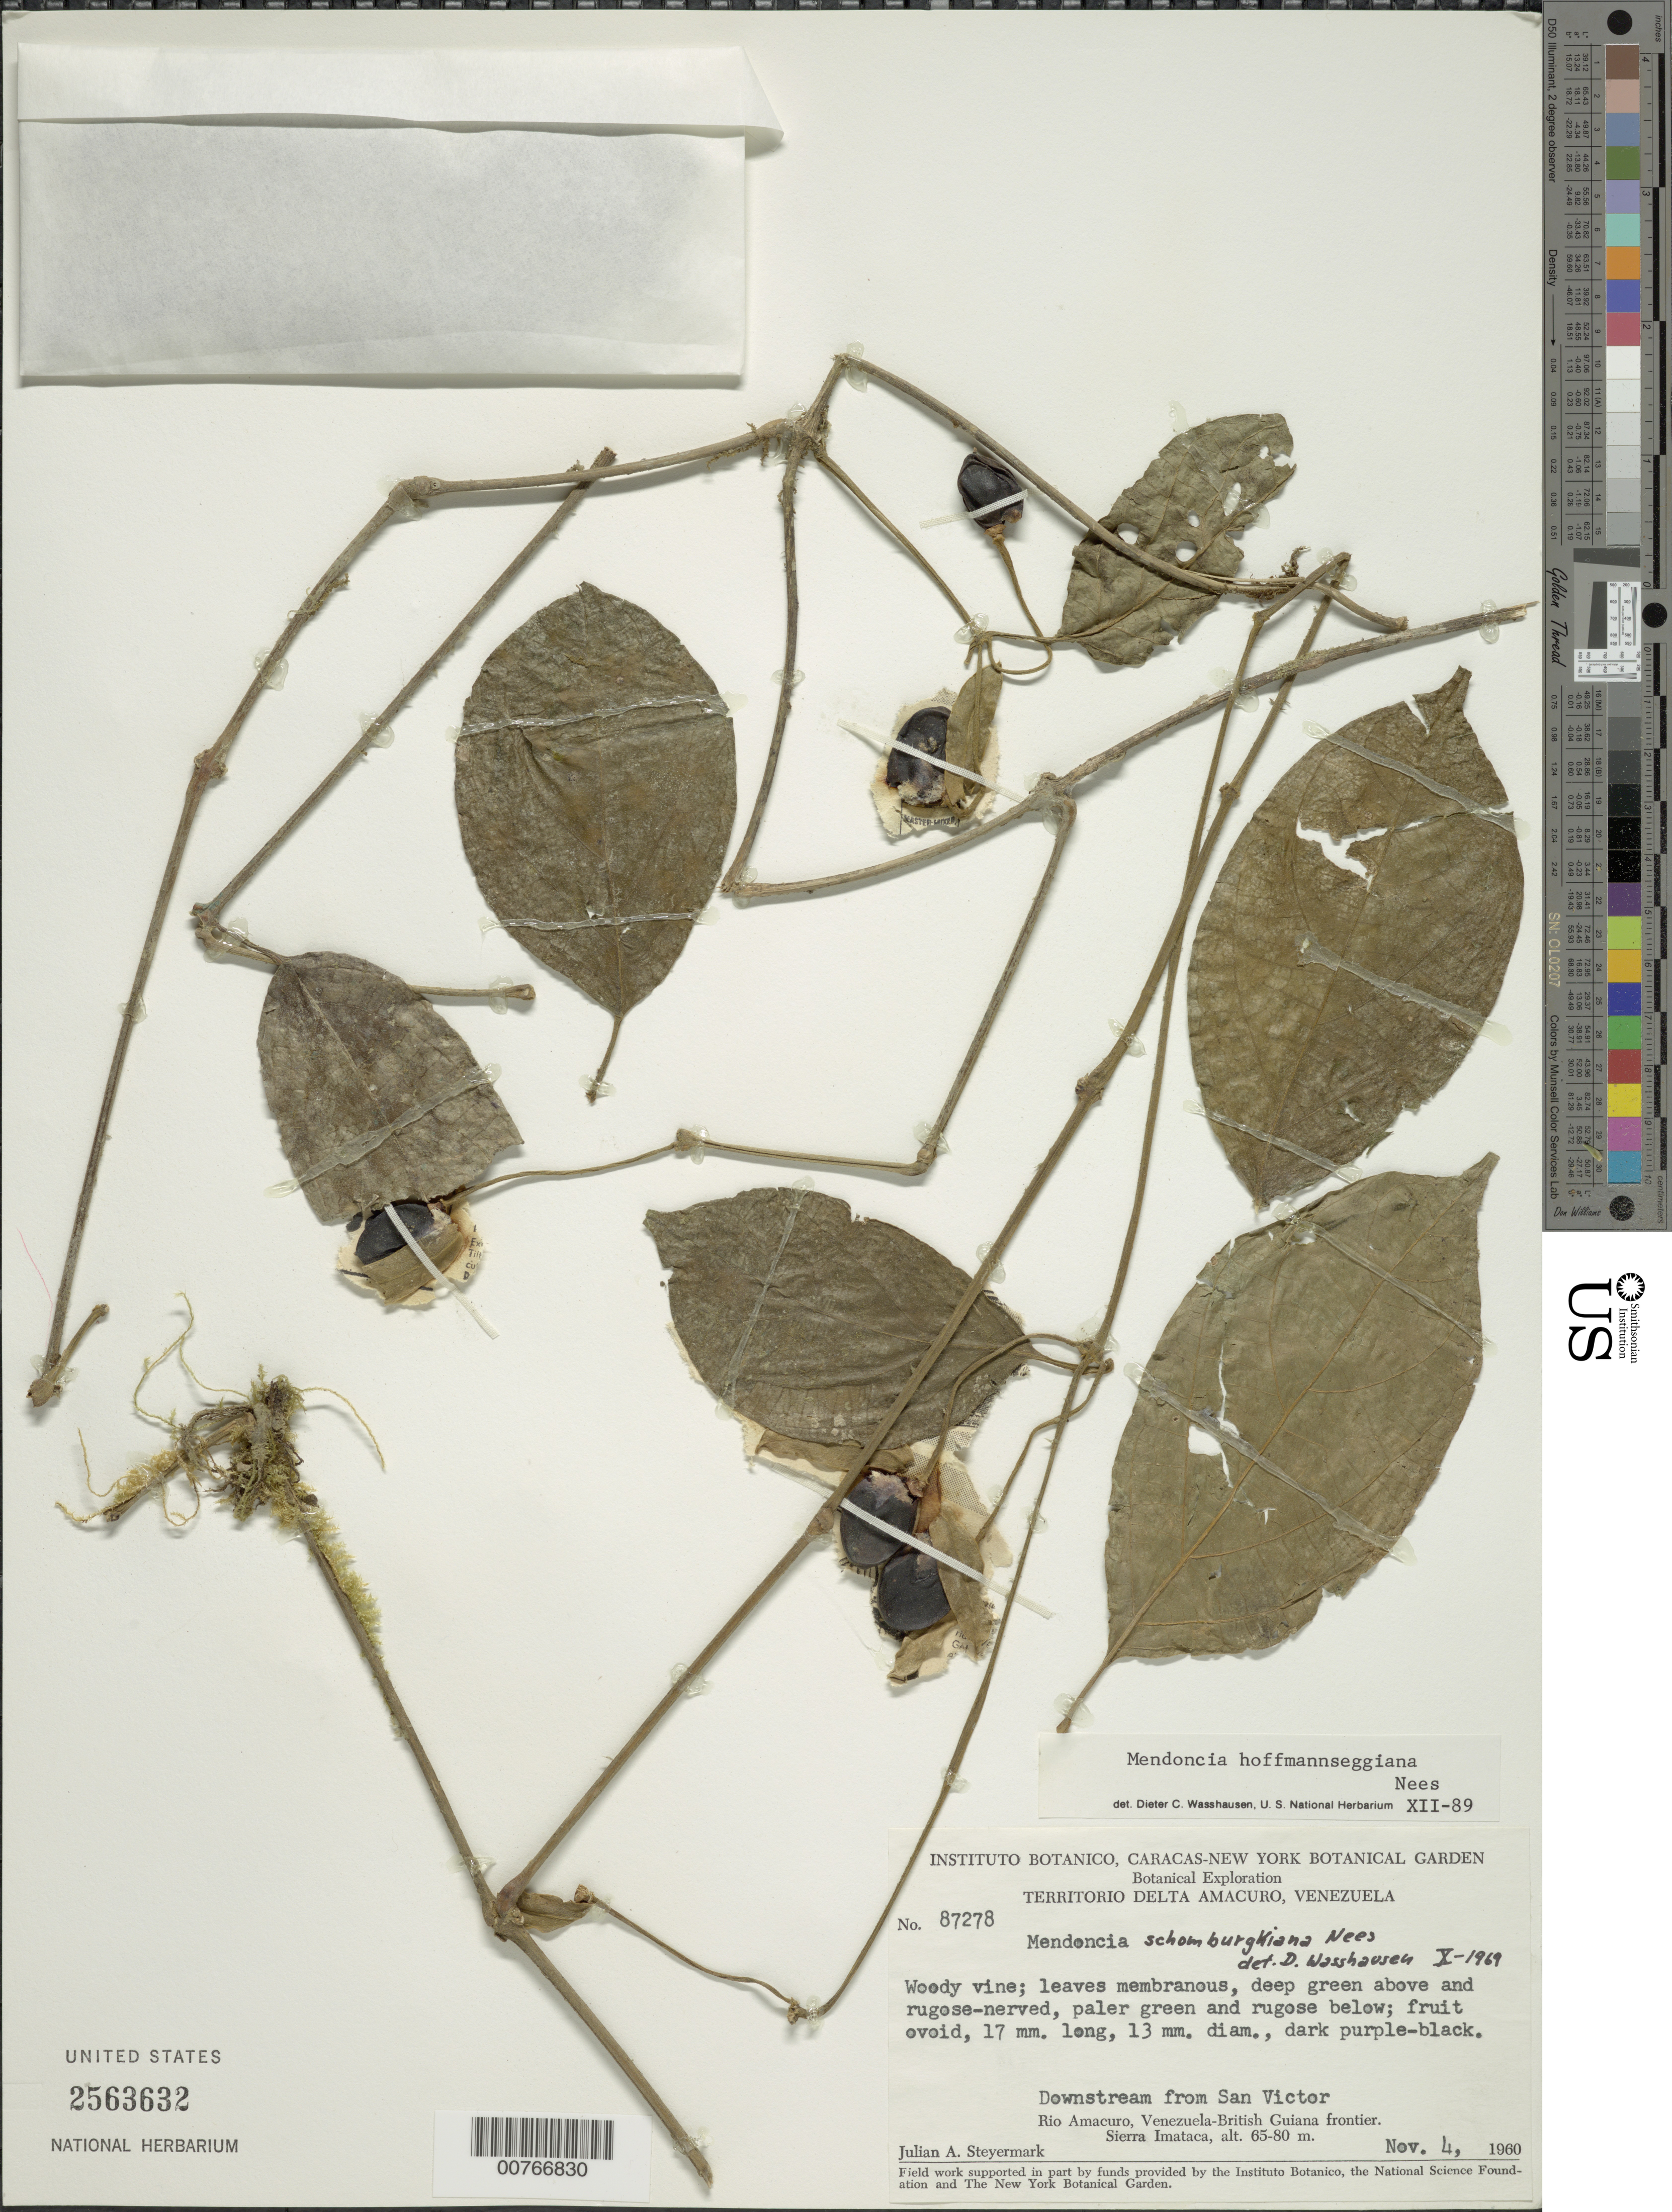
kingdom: Plantae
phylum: Tracheophyta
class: Magnoliopsida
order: Lamiales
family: Acanthaceae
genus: Mendoncia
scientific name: Mendoncia hoffmannseggiana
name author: Nees in DC.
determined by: Wasshausen, Dieter C., (BOT), Smithsonian Institution - National Museum of Natural History (UNITED STATES)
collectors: J. Steyermark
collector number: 87278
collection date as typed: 4-Nov-60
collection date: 1960-11-04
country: Venezuela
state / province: Delta Amacuro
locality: Río Amacuro, Venezuela-British Guiana frontier, Sierra Imataca, downstream from San Victor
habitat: Downstream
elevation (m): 65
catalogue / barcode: US 2563632